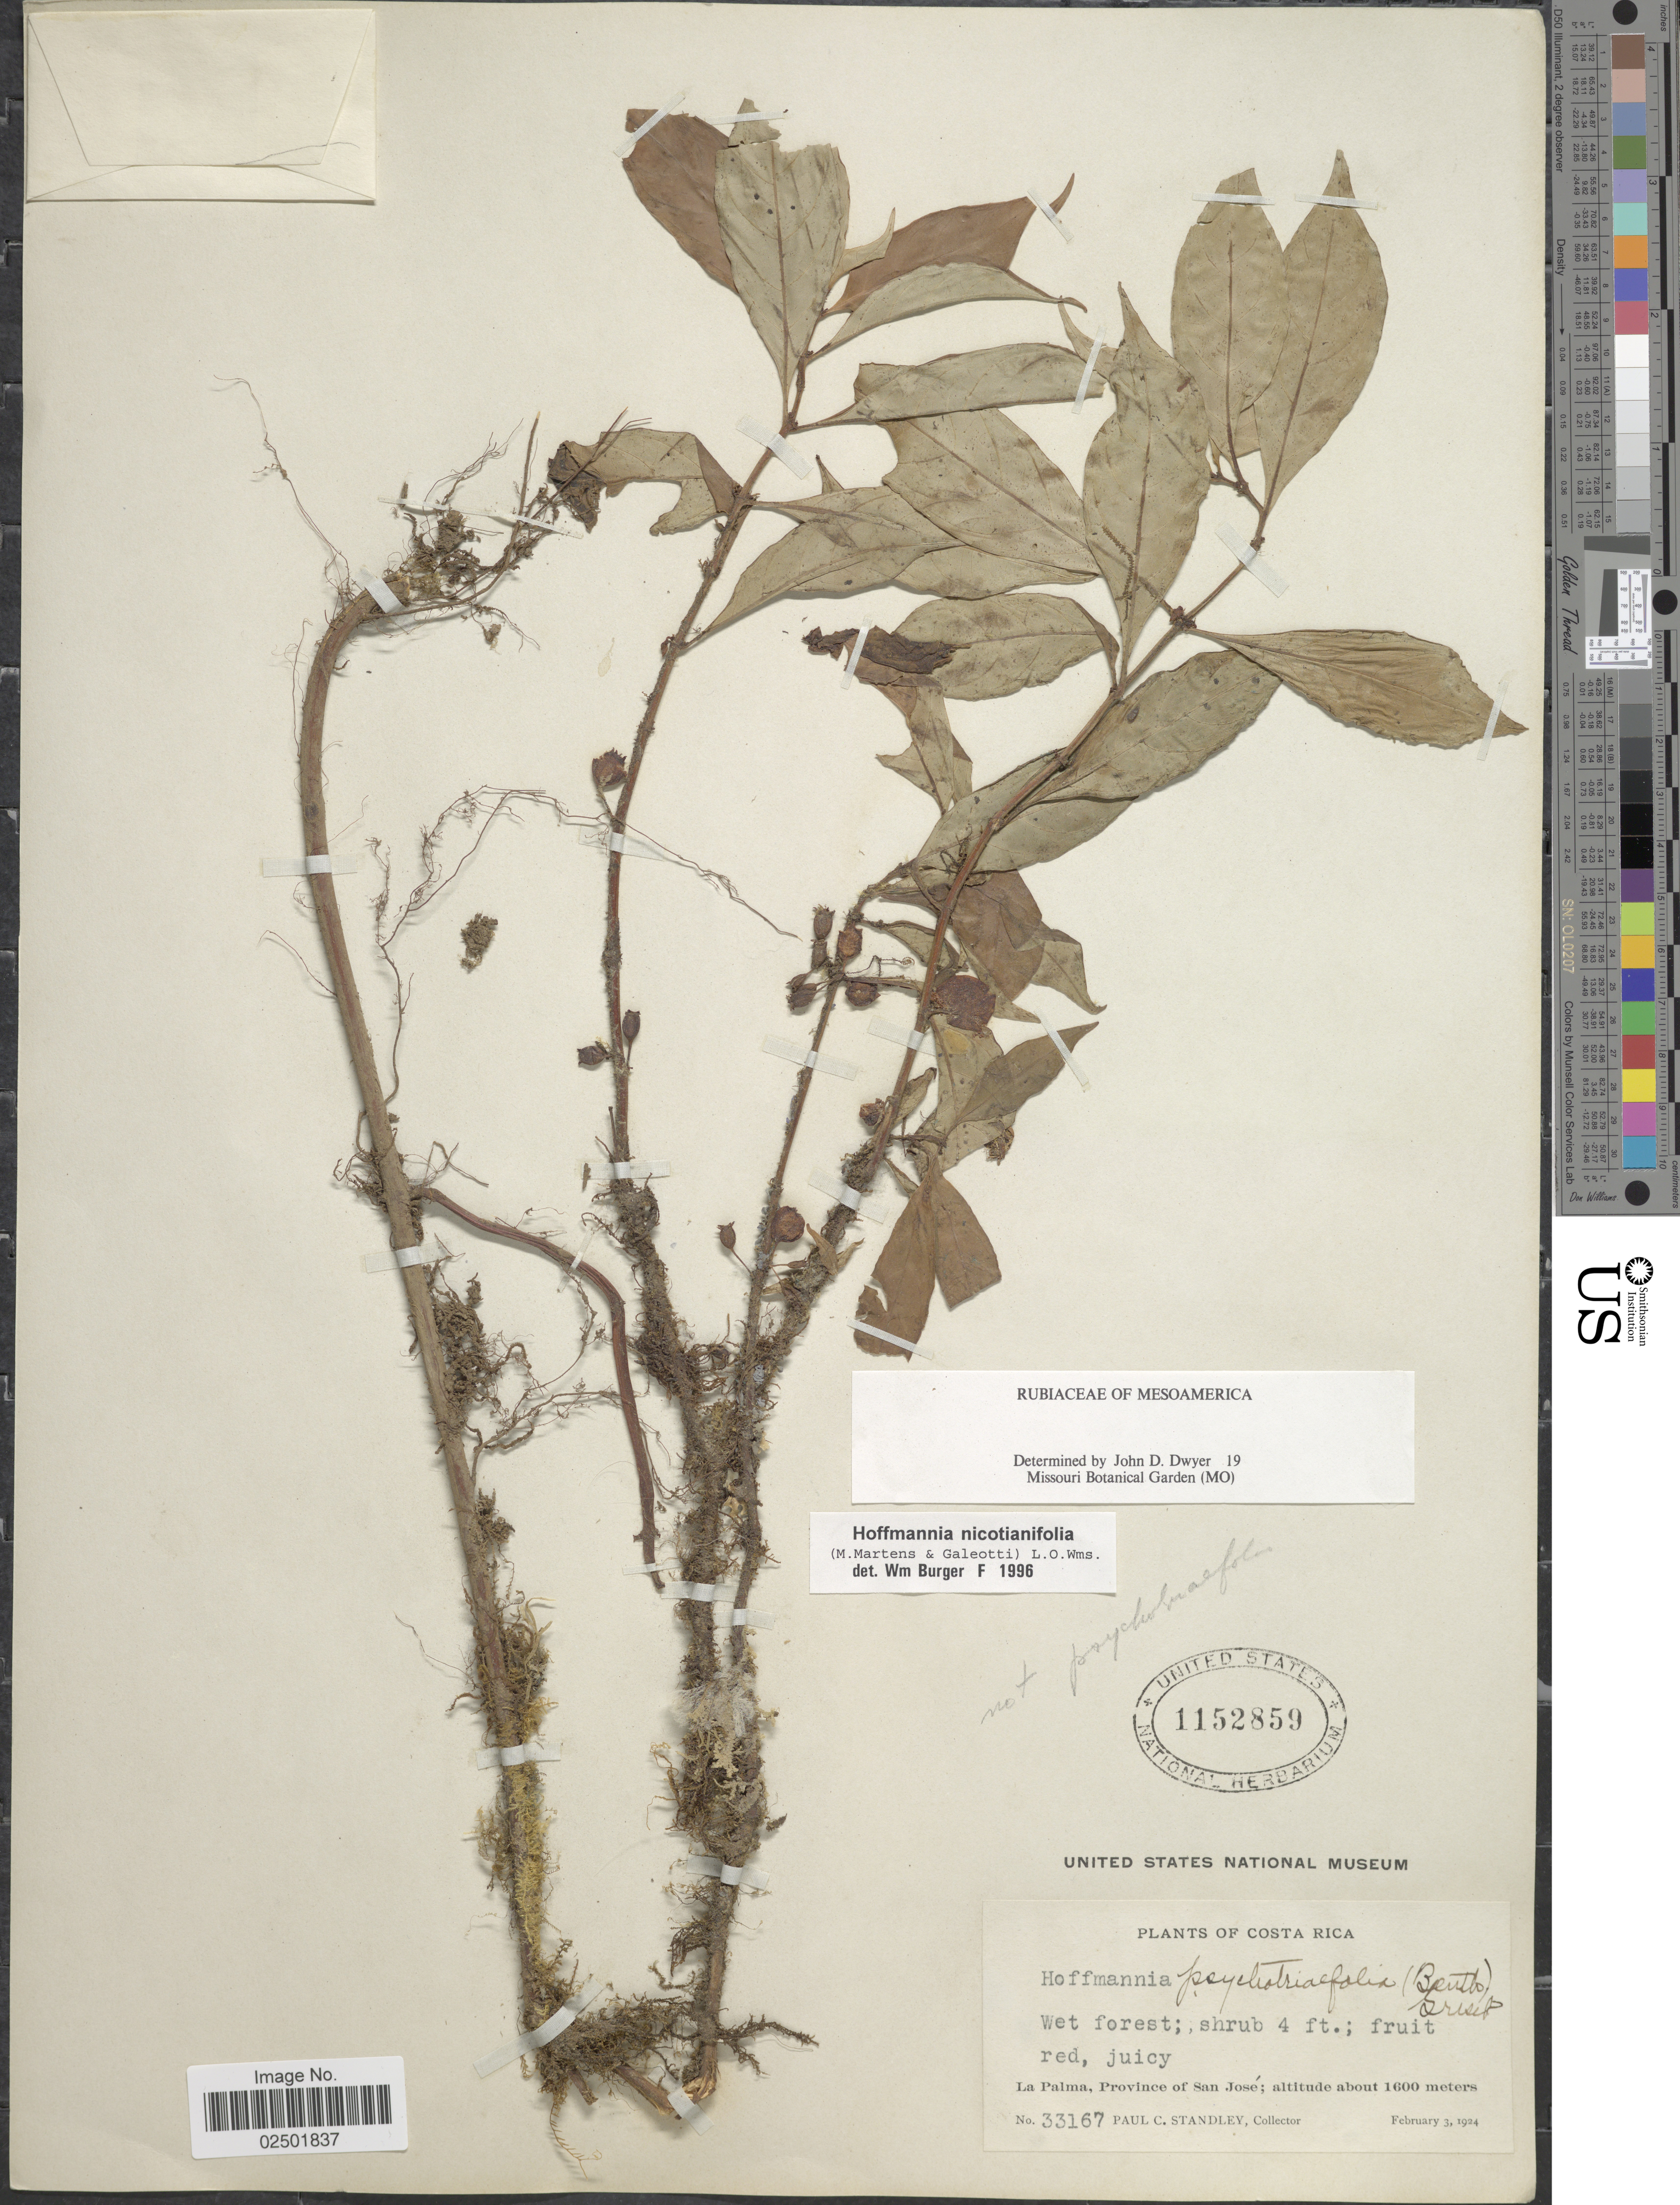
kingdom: Plantae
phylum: Tracheophyta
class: Magnoliopsida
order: Gentianales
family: Rubiaceae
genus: Hoffmannia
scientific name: Hoffmannia nicotianifolia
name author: (M. Martens & Galeoti) L.O. Williams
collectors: P. C. Standley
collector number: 33167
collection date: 1924-02-03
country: Costa Rica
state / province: San José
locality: La Palma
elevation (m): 1600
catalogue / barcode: US 1152859